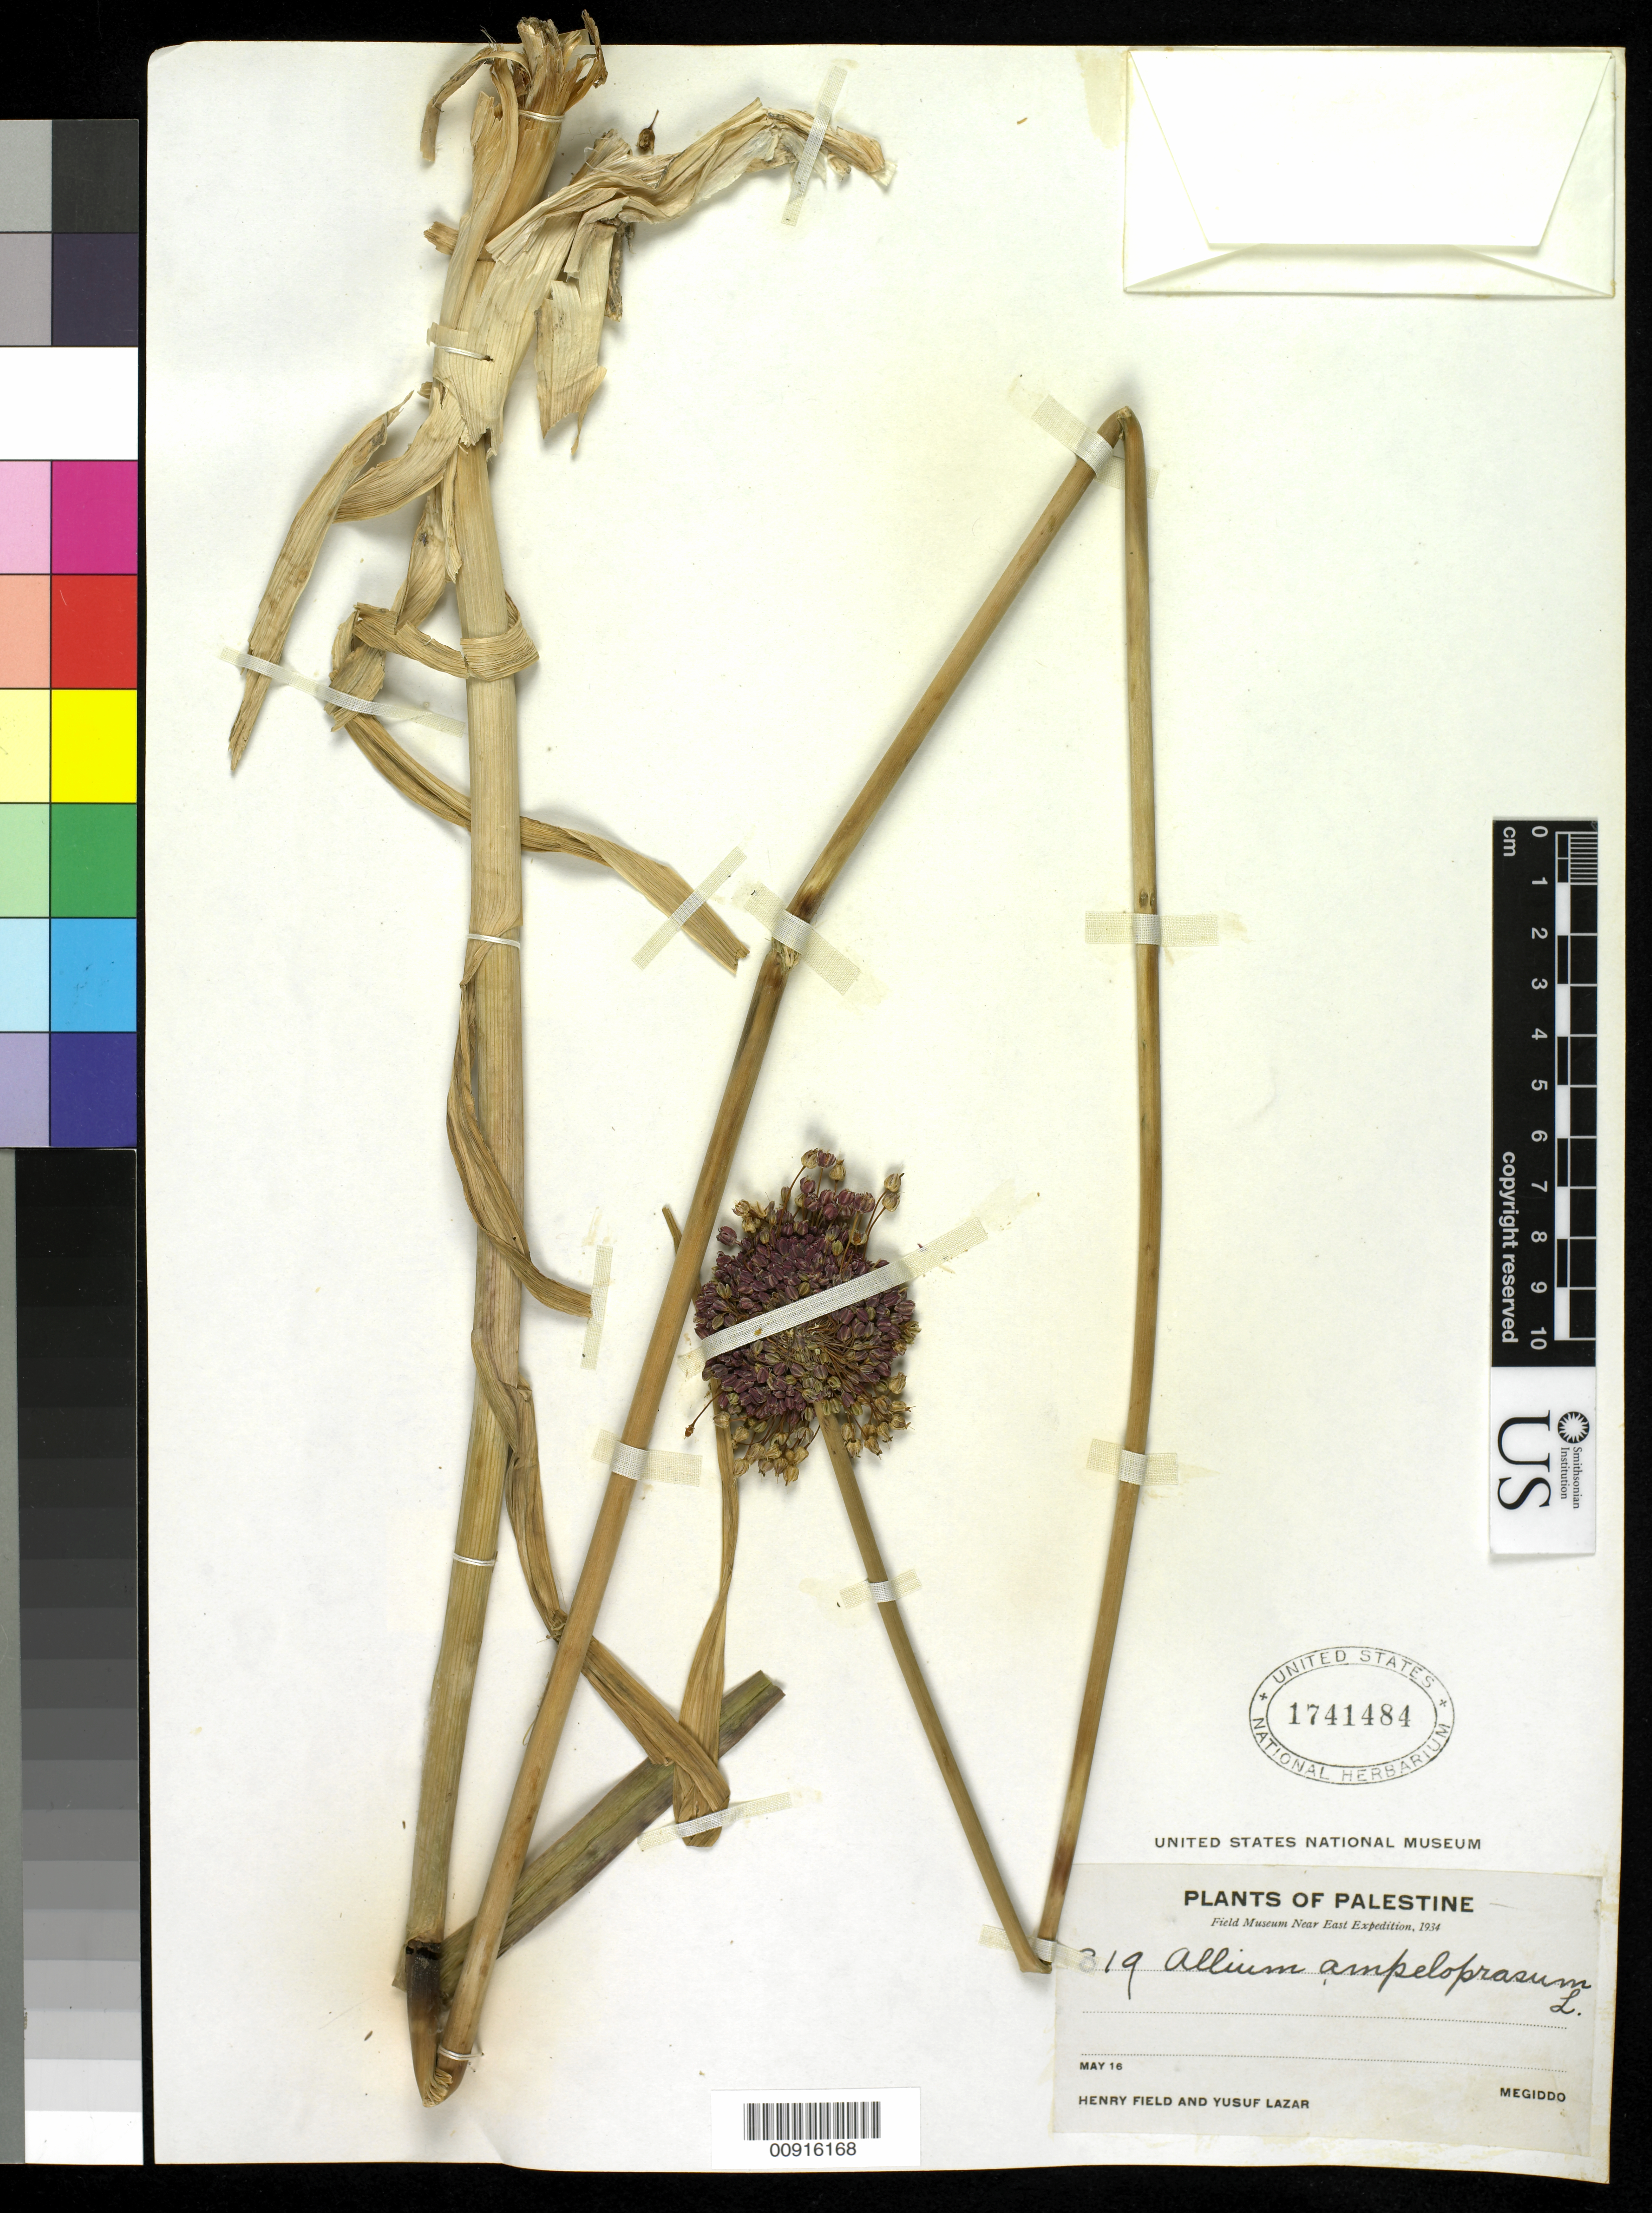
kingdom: Plantae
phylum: Tracheophyta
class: Liliopsida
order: Asparagales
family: Amaryllidaceae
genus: Allium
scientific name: Allium ampeloprasum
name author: L.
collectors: H. Field & Y. Lazar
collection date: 1934-05-16/1934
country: Israel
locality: Field Museum near East Expedition 1934; Megiddo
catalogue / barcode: US 1741484